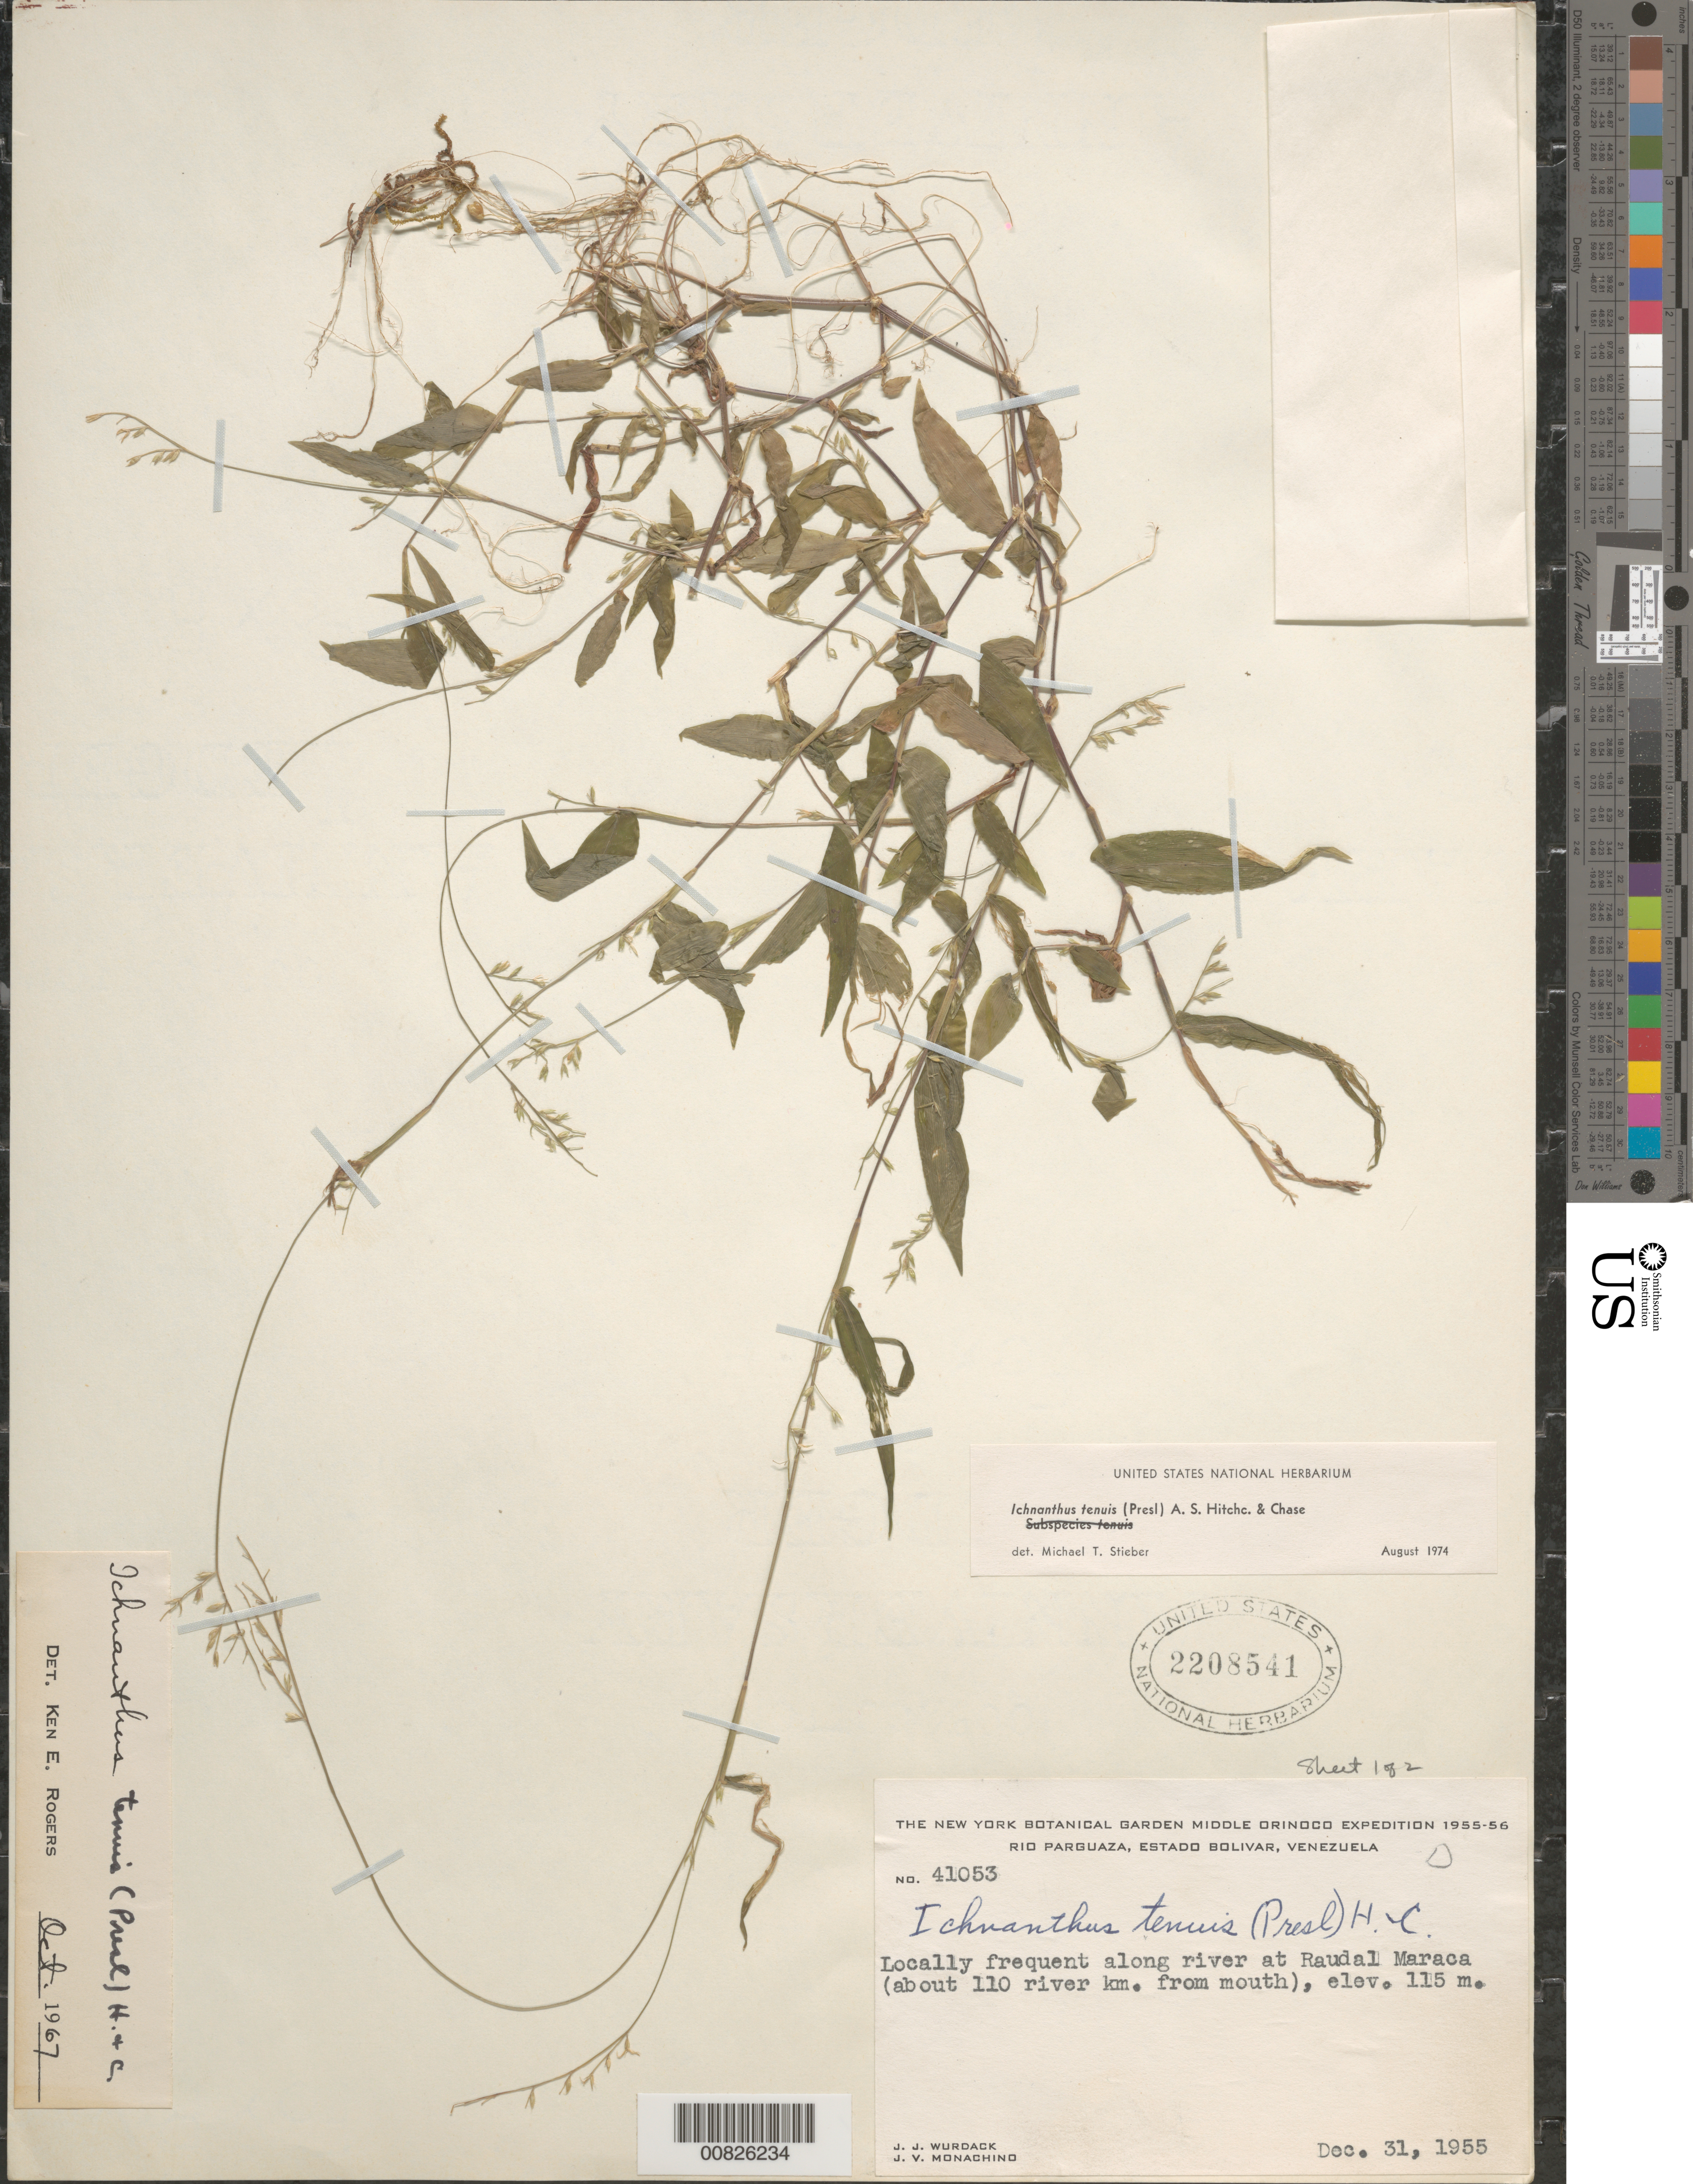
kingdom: Plantae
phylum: Tracheophyta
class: Liliopsida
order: Poales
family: Poaceae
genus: Ichnanthus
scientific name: Ichnanthus tenuis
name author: (J. Presl) Hitchc. & Chase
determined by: Stieber, M. T.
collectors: J. J. Wurdack & J. V. Monachino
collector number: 41053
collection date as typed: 31-Dec-55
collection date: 1955-12-31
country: Venezuela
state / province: Bolívar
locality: Río Parguaza, Raudal Maraca, 110 river km from river mouth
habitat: Along river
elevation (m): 115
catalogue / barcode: US 2208541